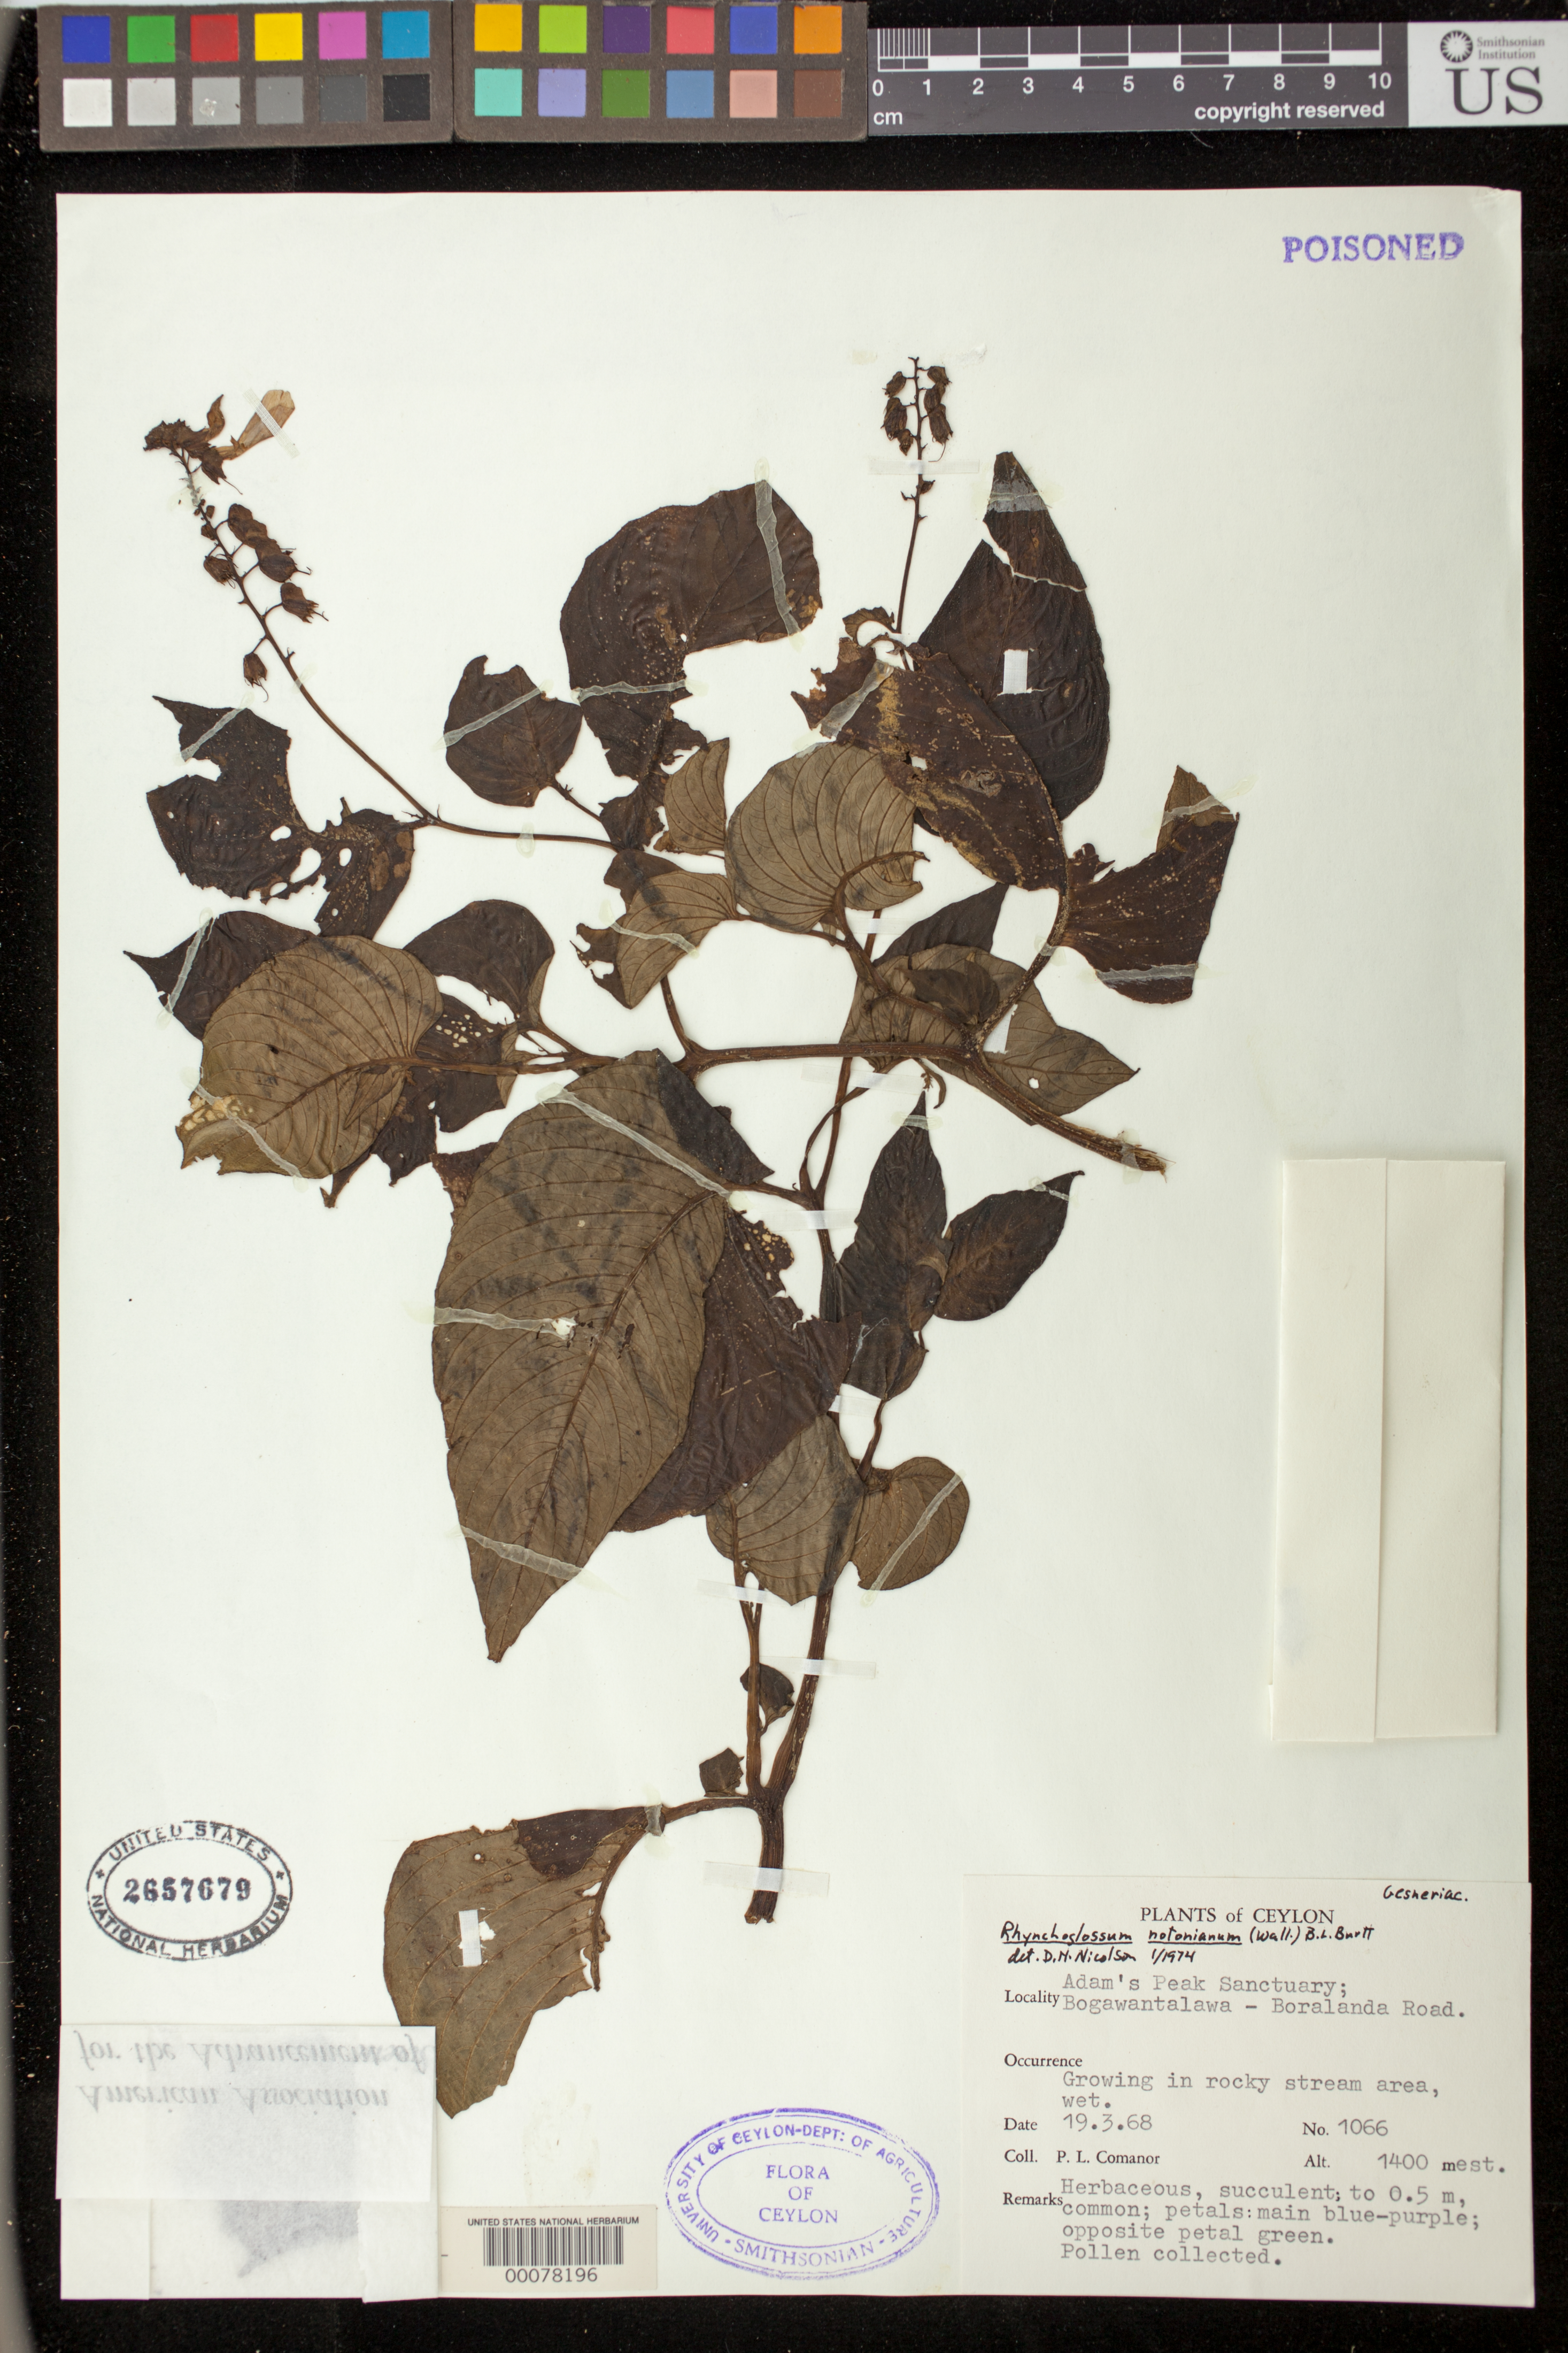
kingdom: Plantae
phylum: Tracheophyta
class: Magnoliopsida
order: Lamiales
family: Gesneriaceae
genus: Rhynchoglossum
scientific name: Rhynchoglossum notonianum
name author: (Wall.) B.L. Burtt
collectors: P. Comanor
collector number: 1066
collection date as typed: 19 Mar 1968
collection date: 1968-03-19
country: Sri Lanka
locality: Adam's peak sanctuary, bogawantalawa-boralanda road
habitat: Growing in rocky stream area, wet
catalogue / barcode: US 2657679